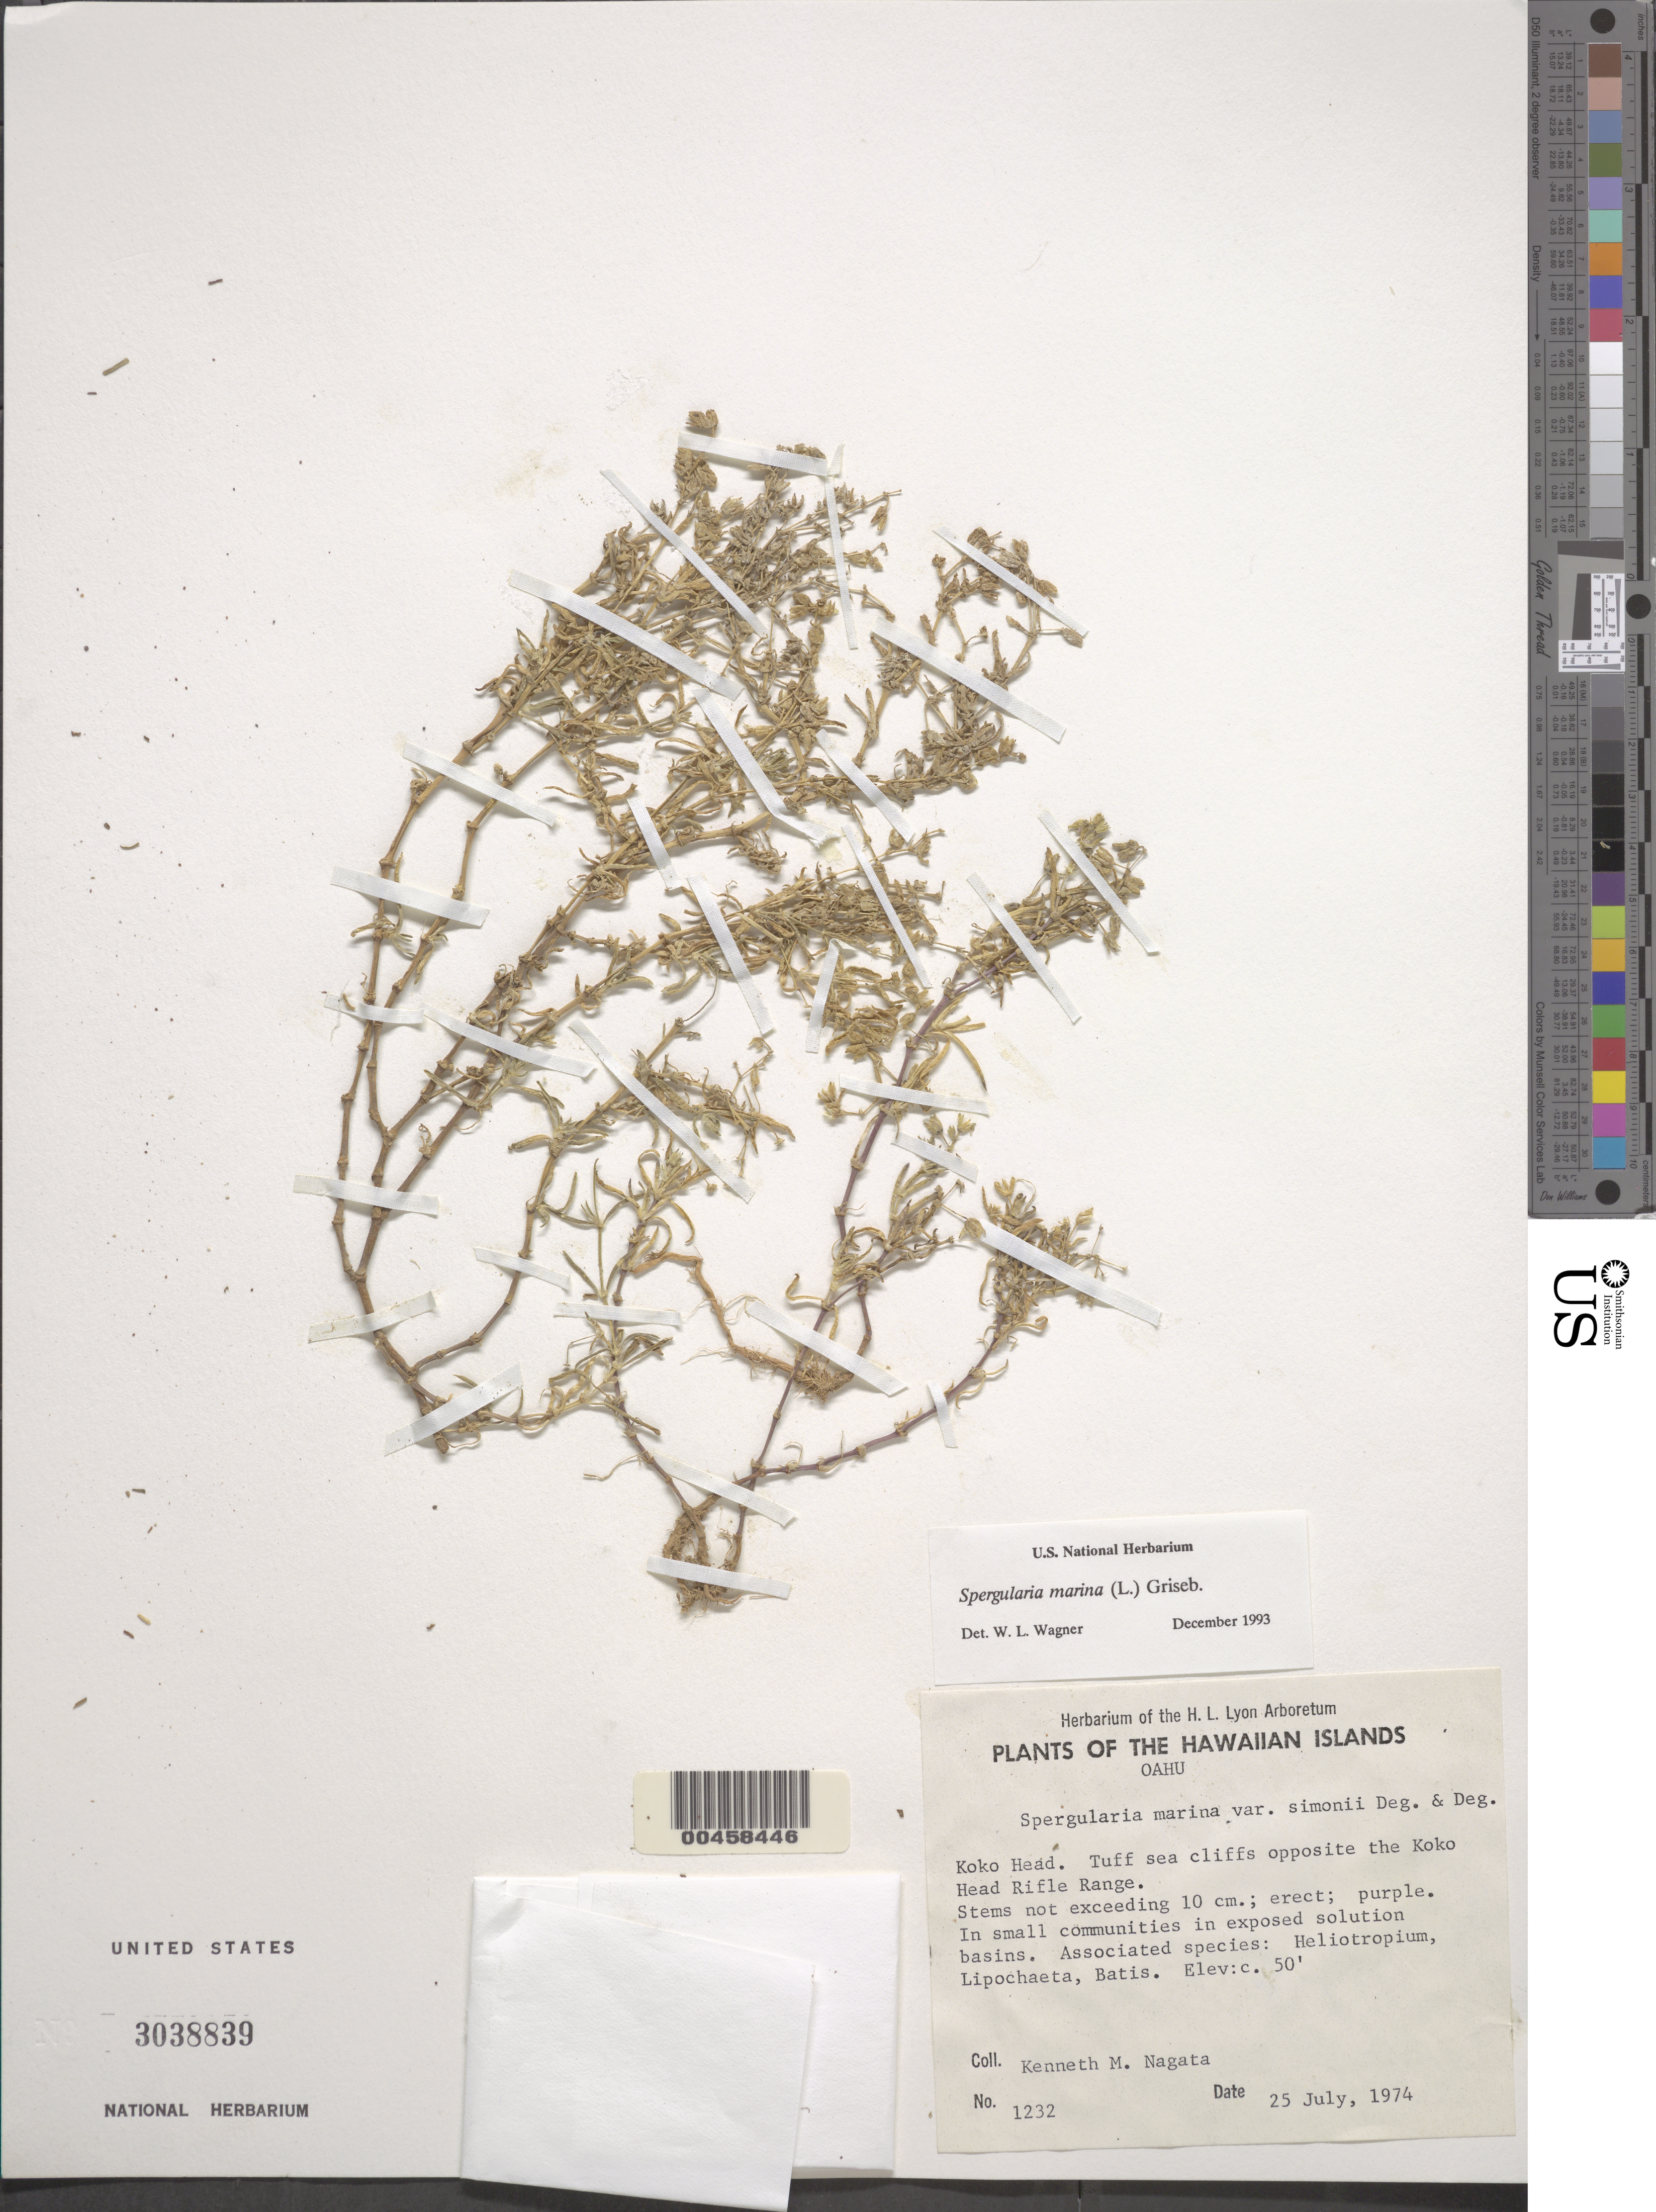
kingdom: Plantae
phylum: Tracheophyta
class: Magnoliopsida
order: Caryophyllales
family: Caryophyllaceae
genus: Spergularia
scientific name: Spergularia marina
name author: (L.) Griseb.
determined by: Wagner, W. L., (BOT), Smithsonian Institution - National Museum of Natural History (UNITED STATES)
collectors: K. Nagata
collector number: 1232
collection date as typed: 25 Jul 1974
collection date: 1974-07-25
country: United States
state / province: Hawaii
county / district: Honolulu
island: Oahu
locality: Koko Head. Tuff sea cliffs opposite the Koko Head Rifle Range.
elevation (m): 15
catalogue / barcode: US 3038839